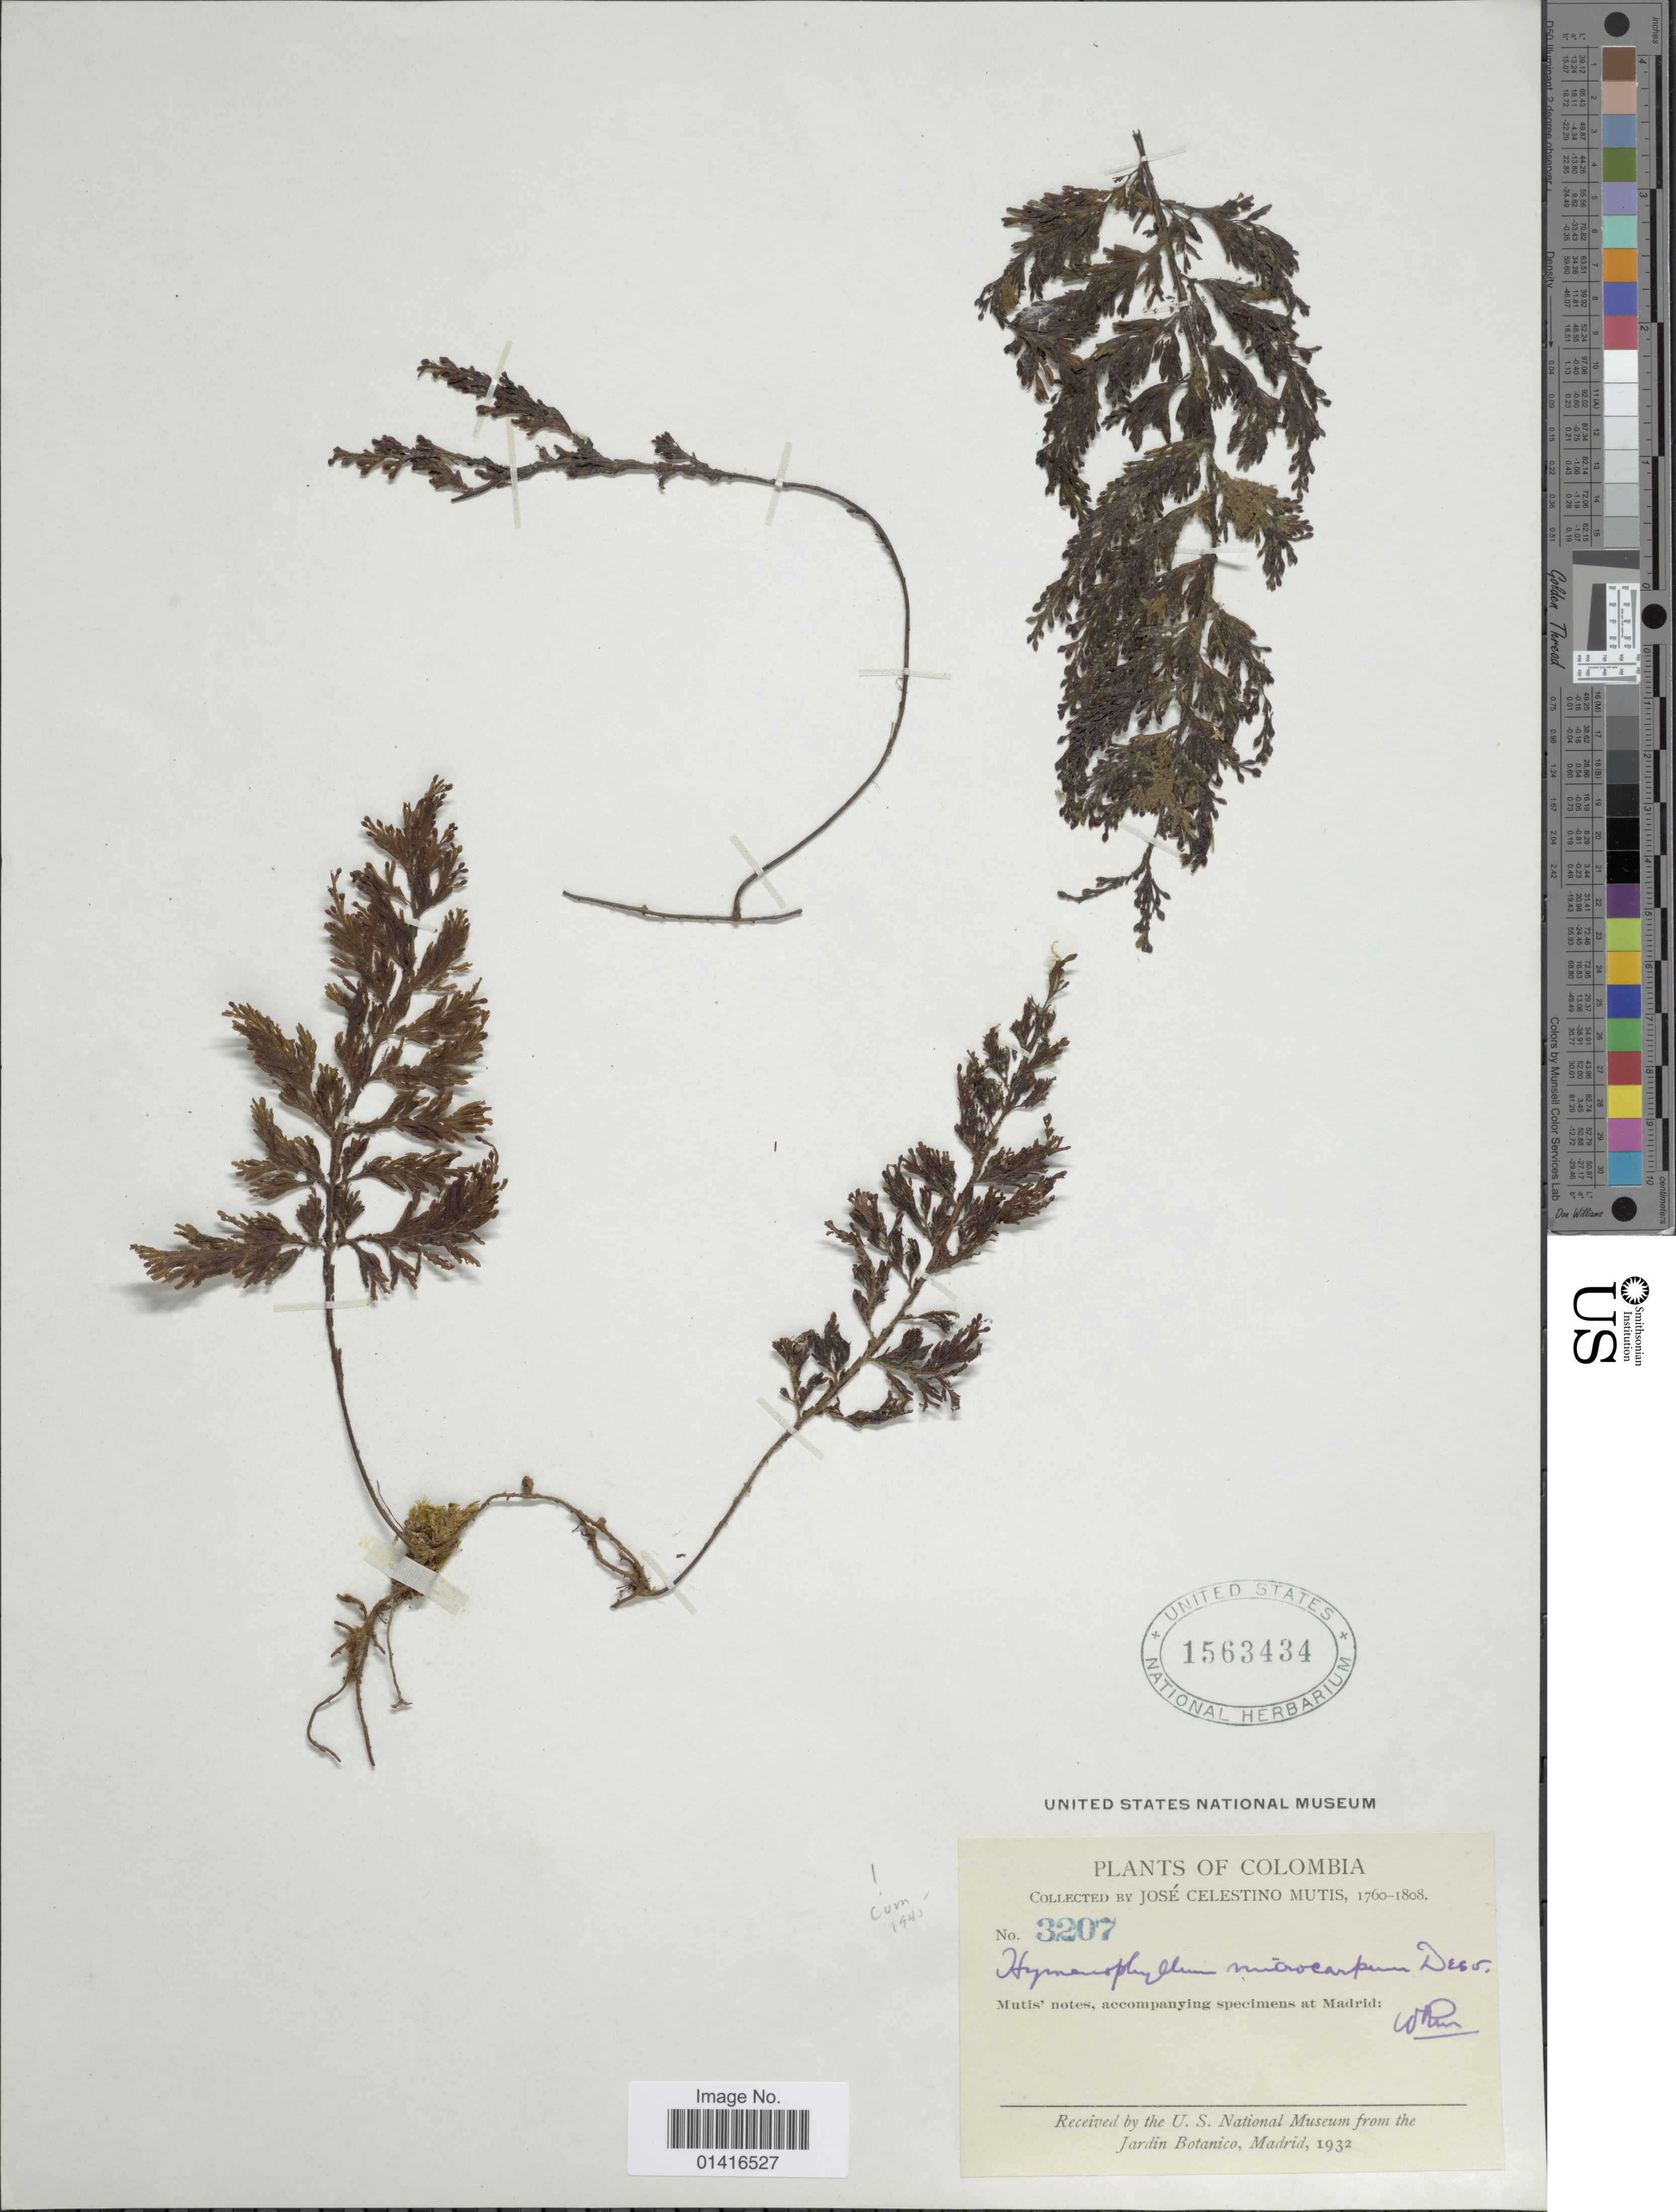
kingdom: Plantae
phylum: Tracheophyta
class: Polypodiopsida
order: Hymenophyllales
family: Hymenophyllaceae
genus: Hymenophyllum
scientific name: Hymenophyllum microcarpum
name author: (Desv.) Lellinger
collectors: J. C. B. Mutis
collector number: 3207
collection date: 1760/1808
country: Colombia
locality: Mutis' notes, accompanying speciment at Madrid.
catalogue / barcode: US 1563434